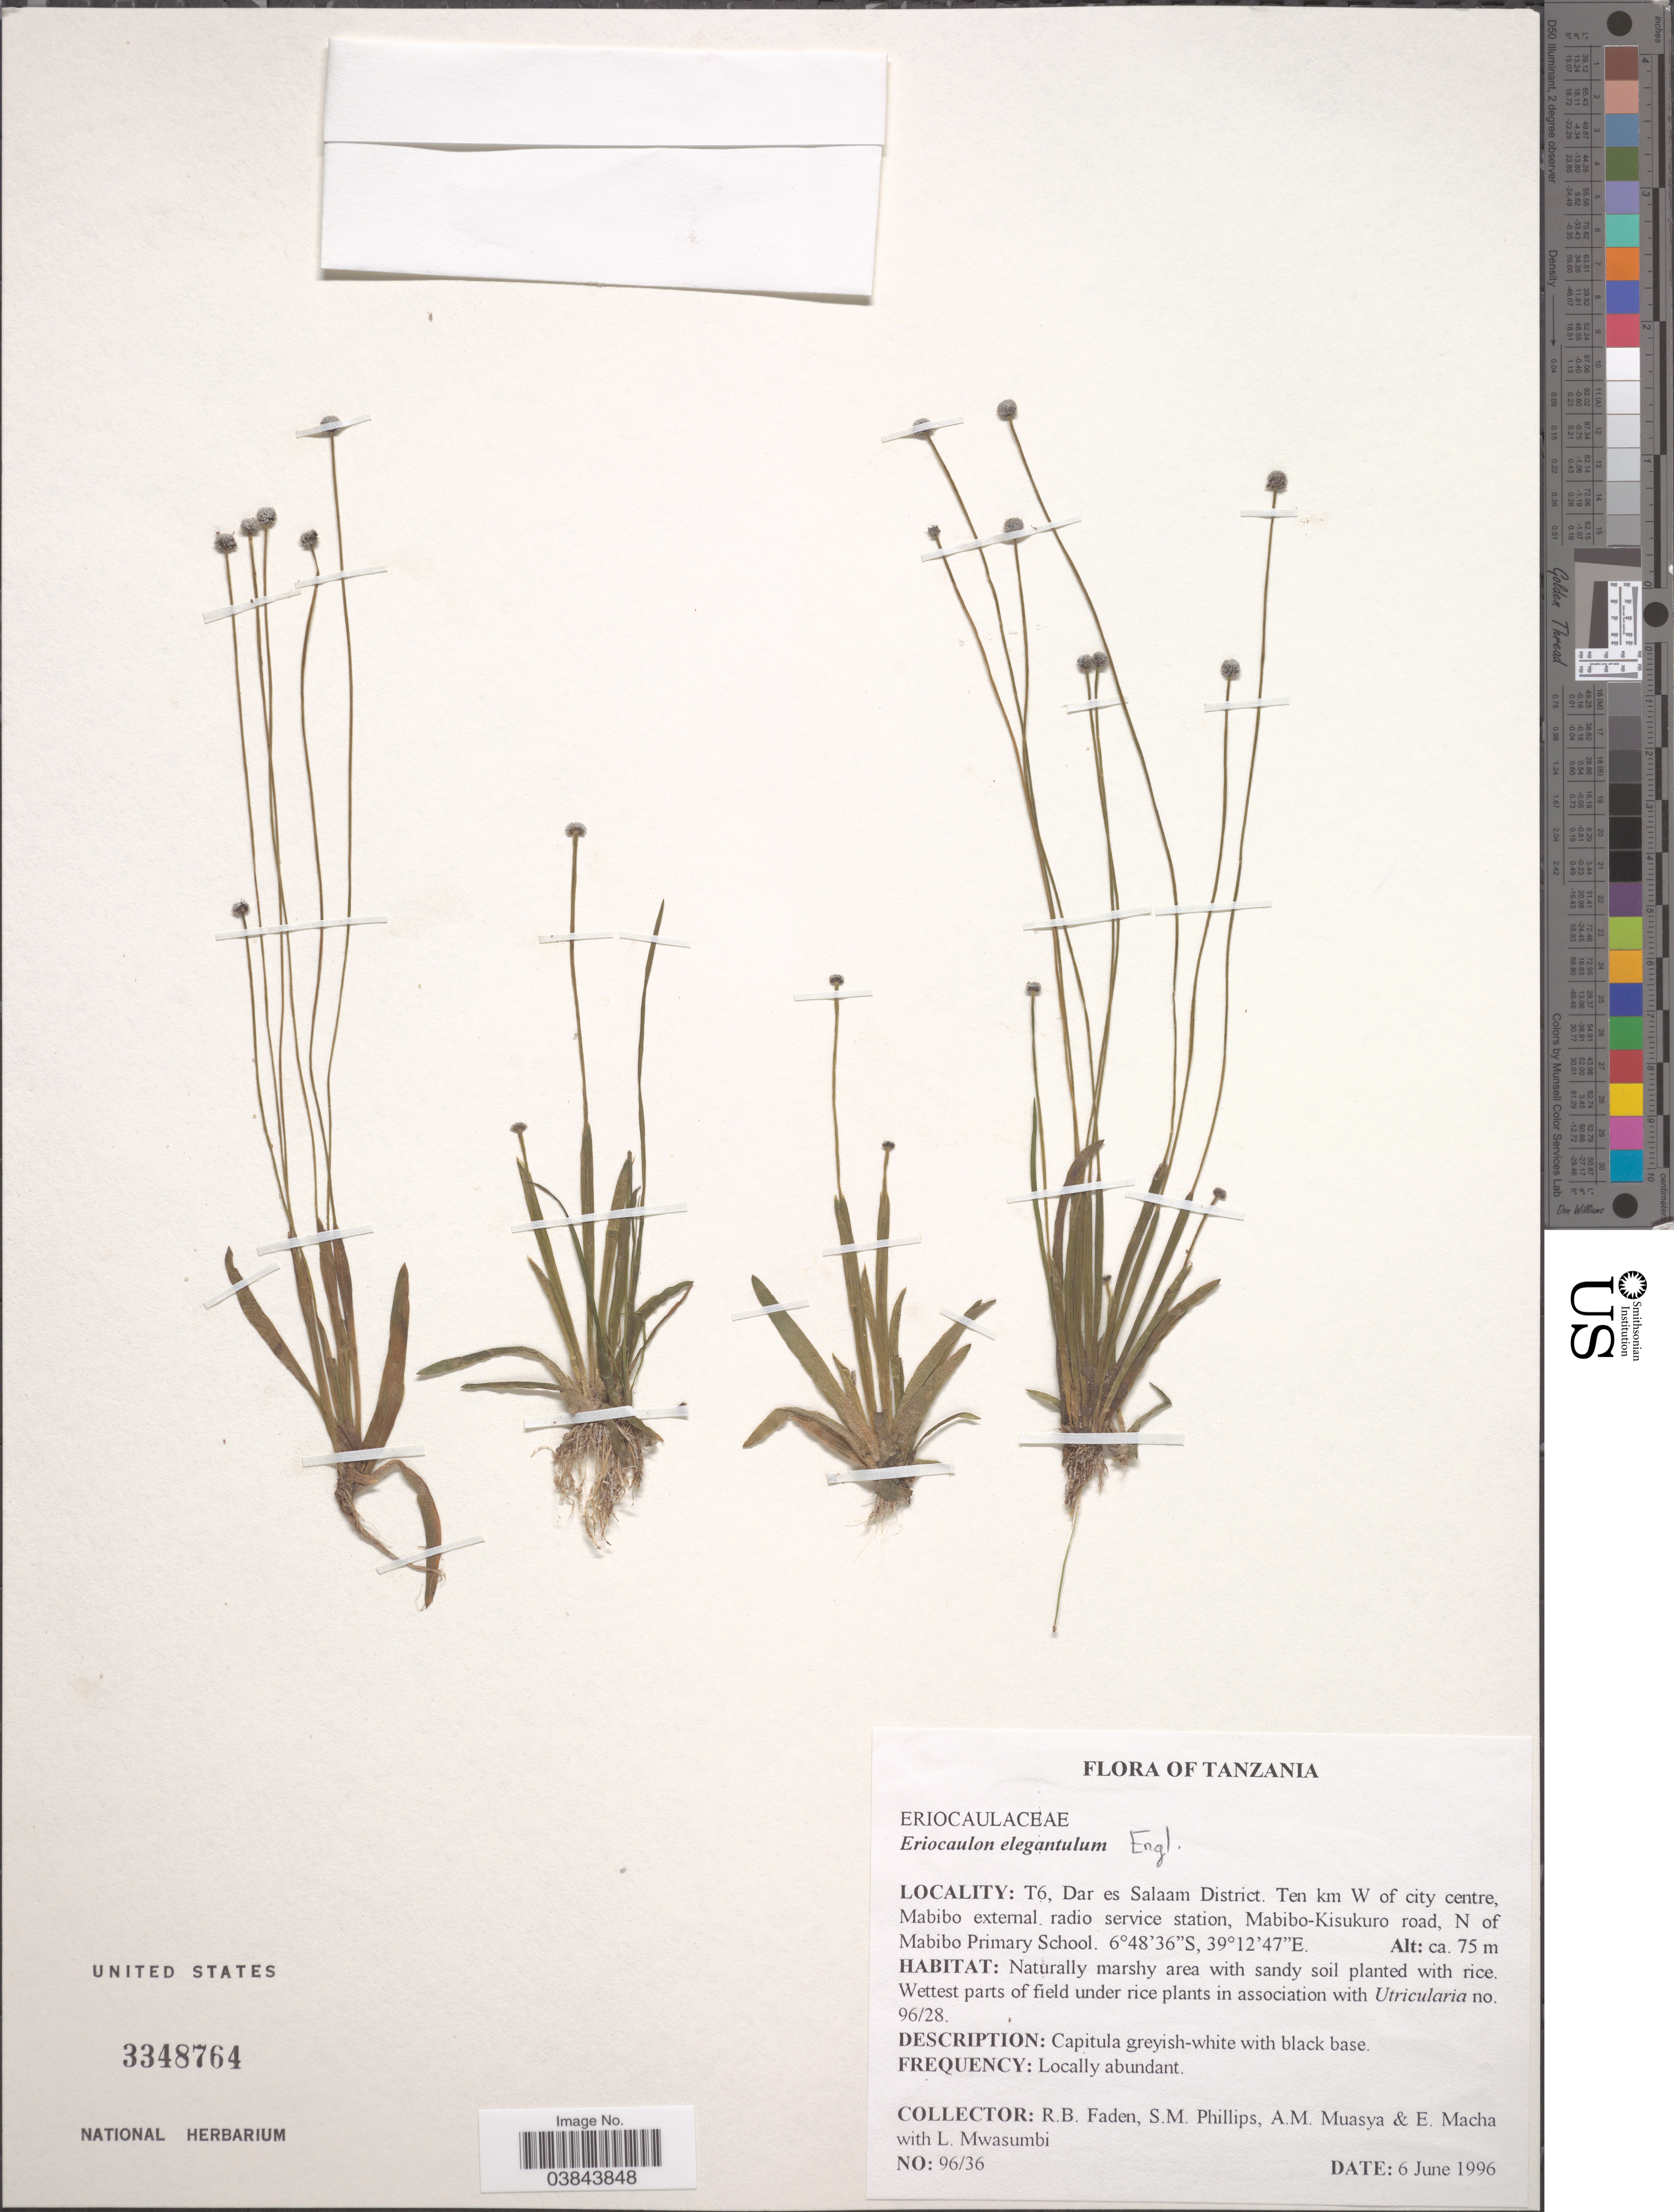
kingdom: Plantae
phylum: Tracheophyta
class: Liliopsida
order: Poales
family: Eriocaulaceae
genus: Eriocaulon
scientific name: Eriocaulon elegantulum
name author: Engl.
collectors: R. B. Faden, S. M. Phillips, A. Muasya, E. Macha & L. Mwasumbi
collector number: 96/36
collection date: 1996-06-06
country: Tanzania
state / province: Dar es Salaam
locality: T6, Dar es Salaam District. Ten km W of city centre, Mabibo external radio service station, Mabibo-Kisukuro road, N of Mabibo Primary School.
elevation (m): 75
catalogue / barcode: US 3348764